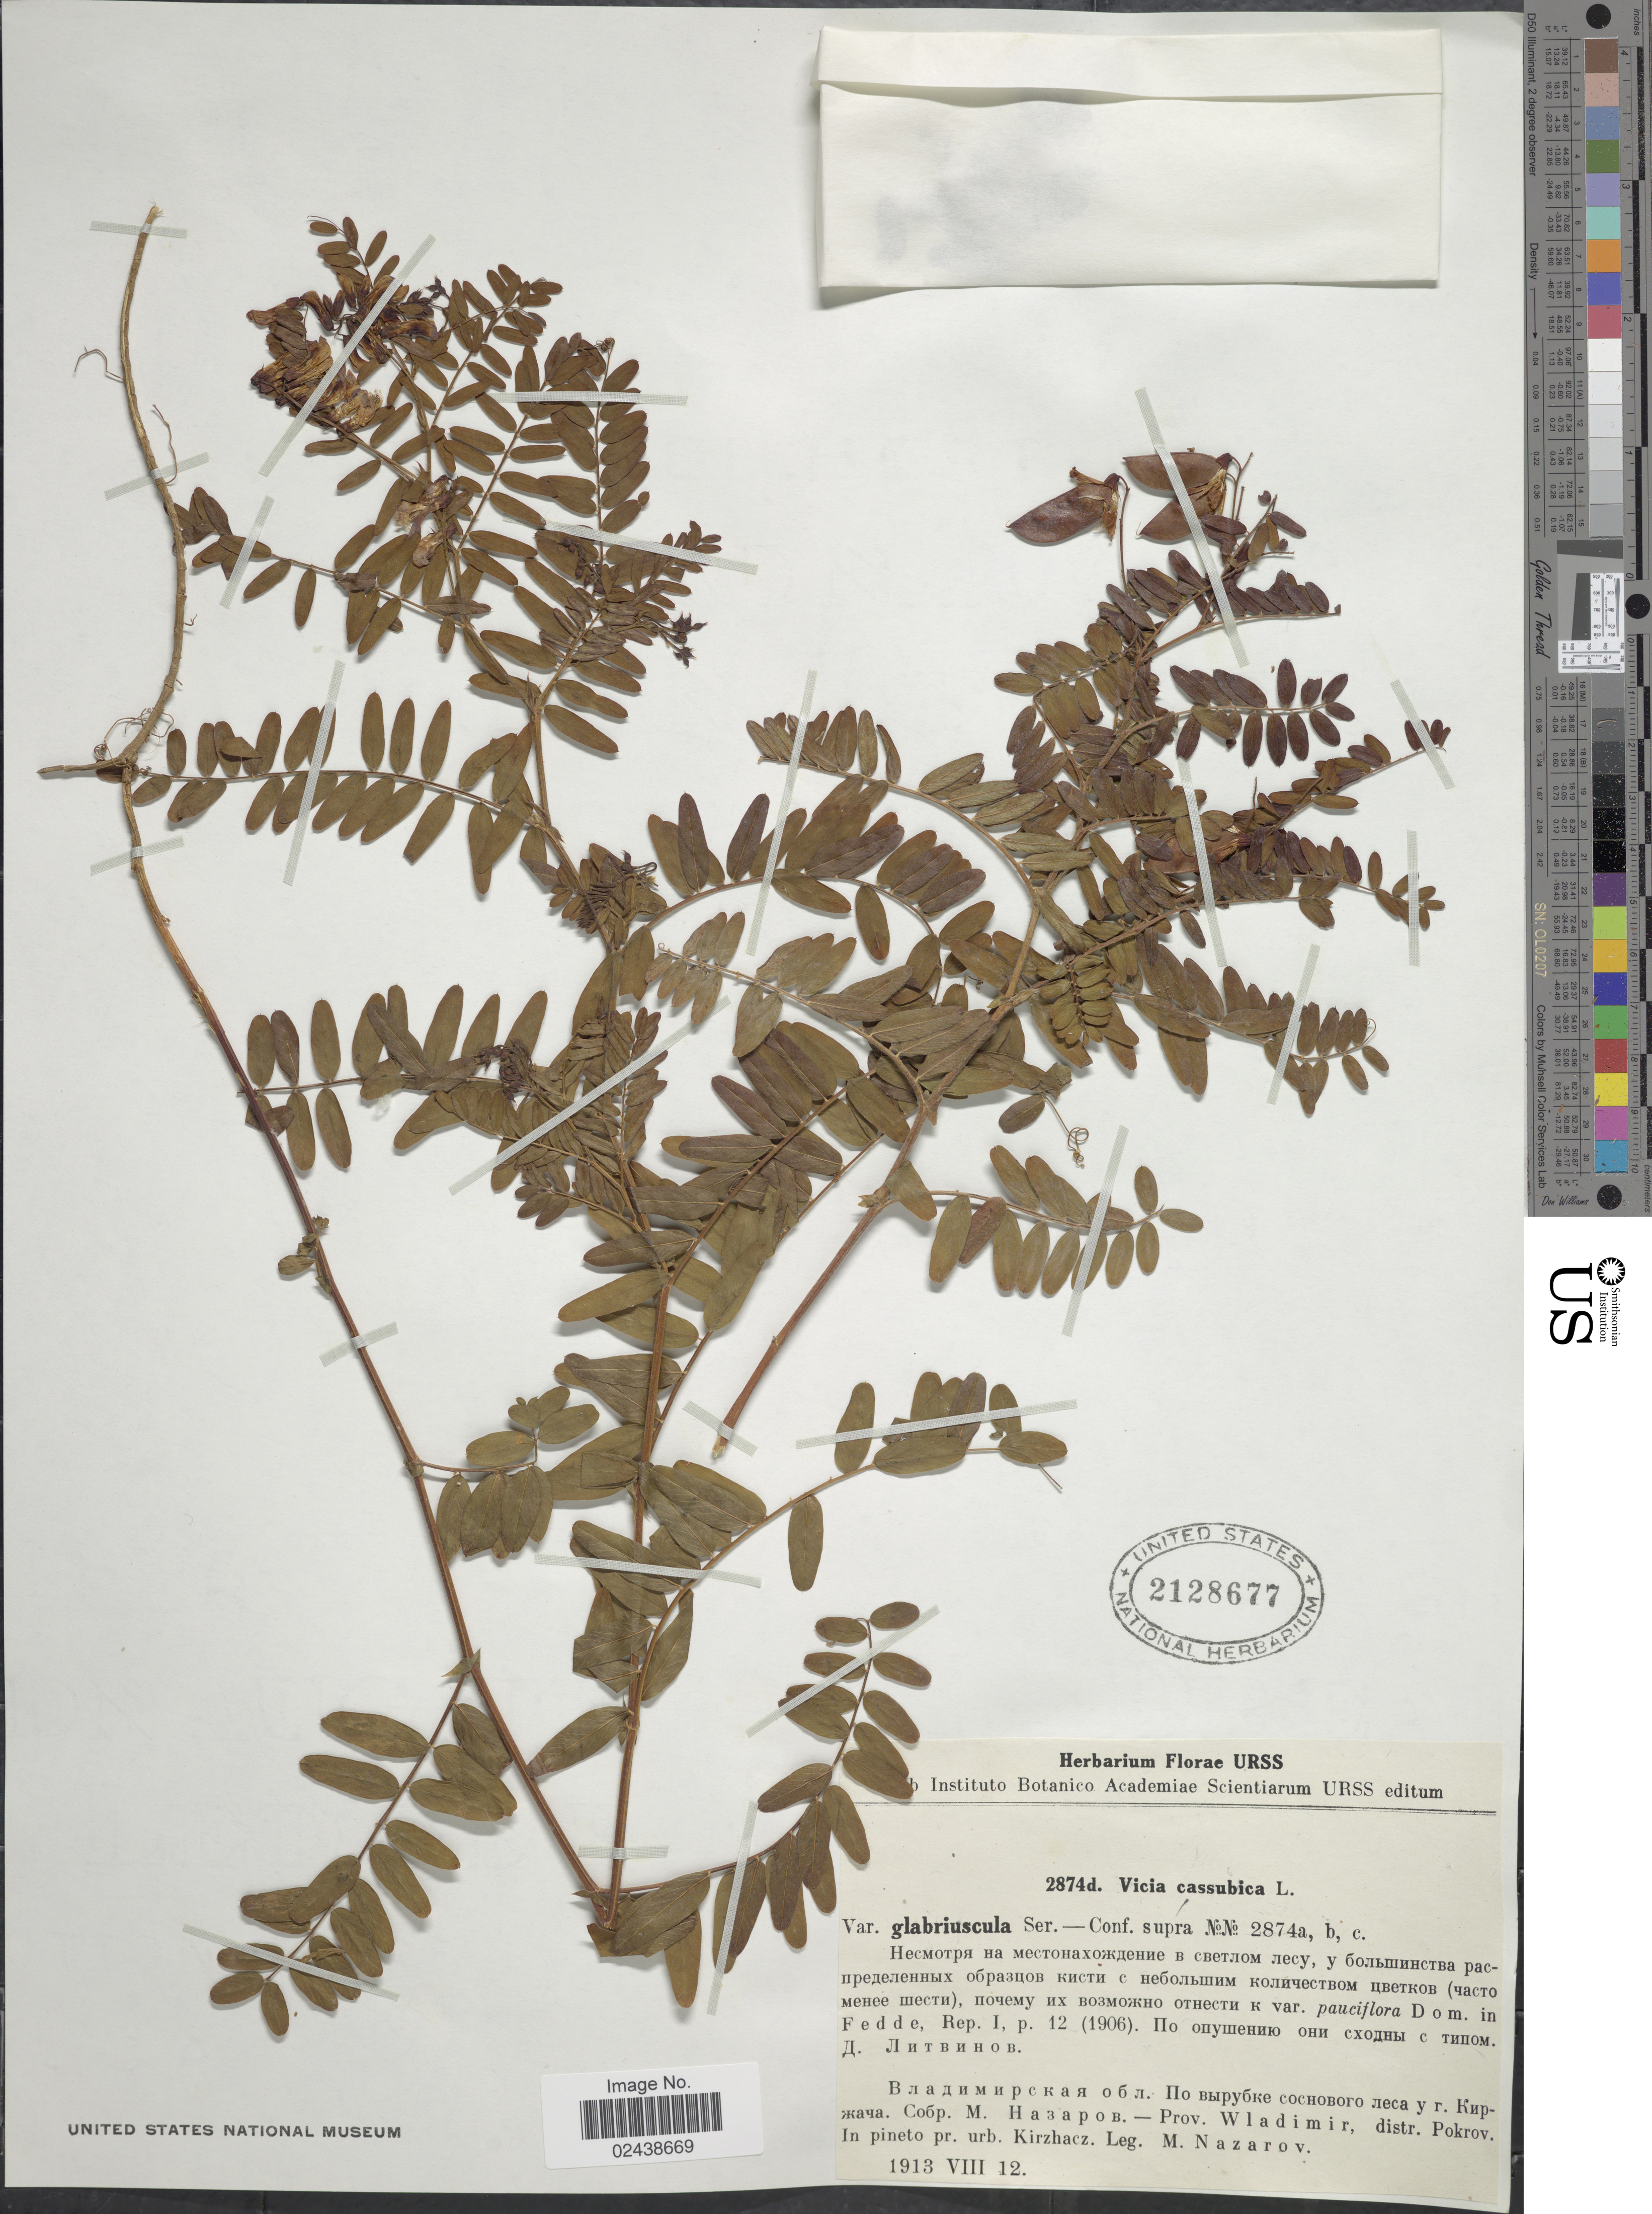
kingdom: Plantae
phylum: Tracheophyta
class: Magnoliopsida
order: Fabales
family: Fabaceae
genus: Vicia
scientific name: Vicia cassubica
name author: L.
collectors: M. Nazarov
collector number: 2874d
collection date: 1913-08-12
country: Russian Federation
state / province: Vladimir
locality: URSS. Prov. Wladimir, distr. Pokrov. In Pineto pr. urb. Kirzhacz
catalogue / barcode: US 2128677